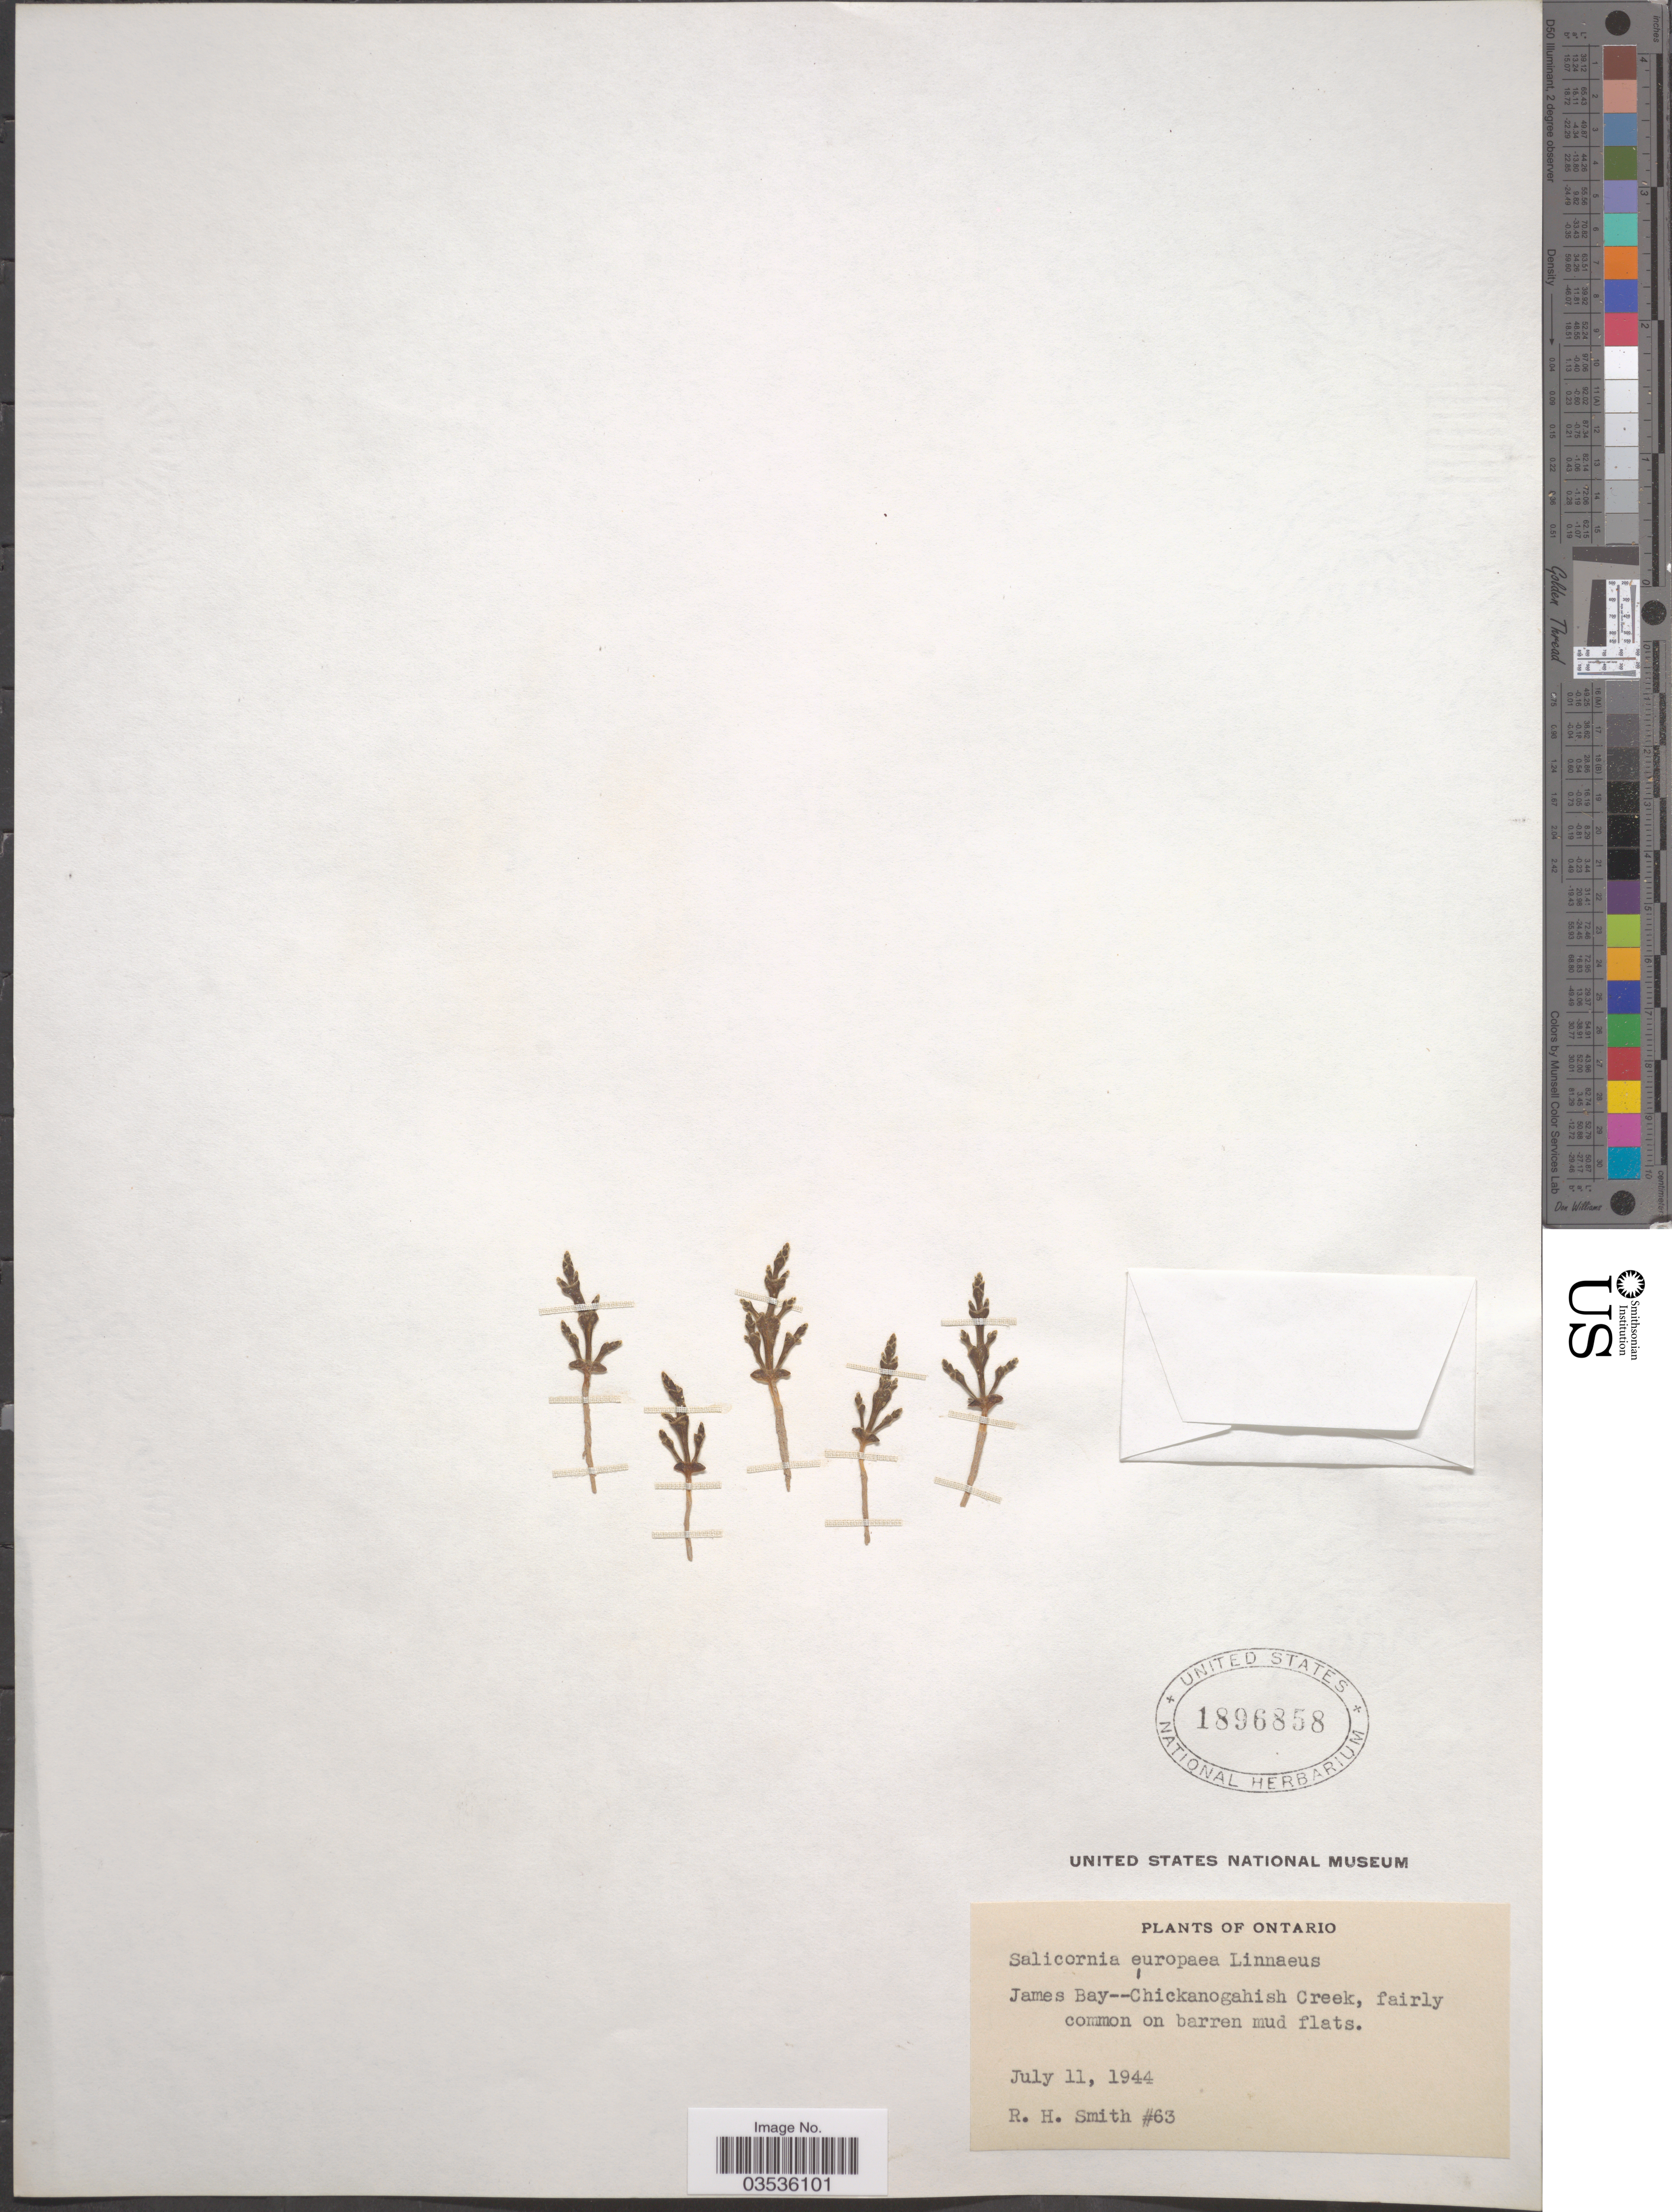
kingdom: Plantae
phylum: Tracheophyta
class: Magnoliopsida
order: Caryophyllales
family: Amaranthaceae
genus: Salicornia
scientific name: Salicornia europaea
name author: L.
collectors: R. H. Smith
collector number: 63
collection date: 1944-07-11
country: Canada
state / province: Ontario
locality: James Bay--Chickanogahish Creek.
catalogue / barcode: US 1896858